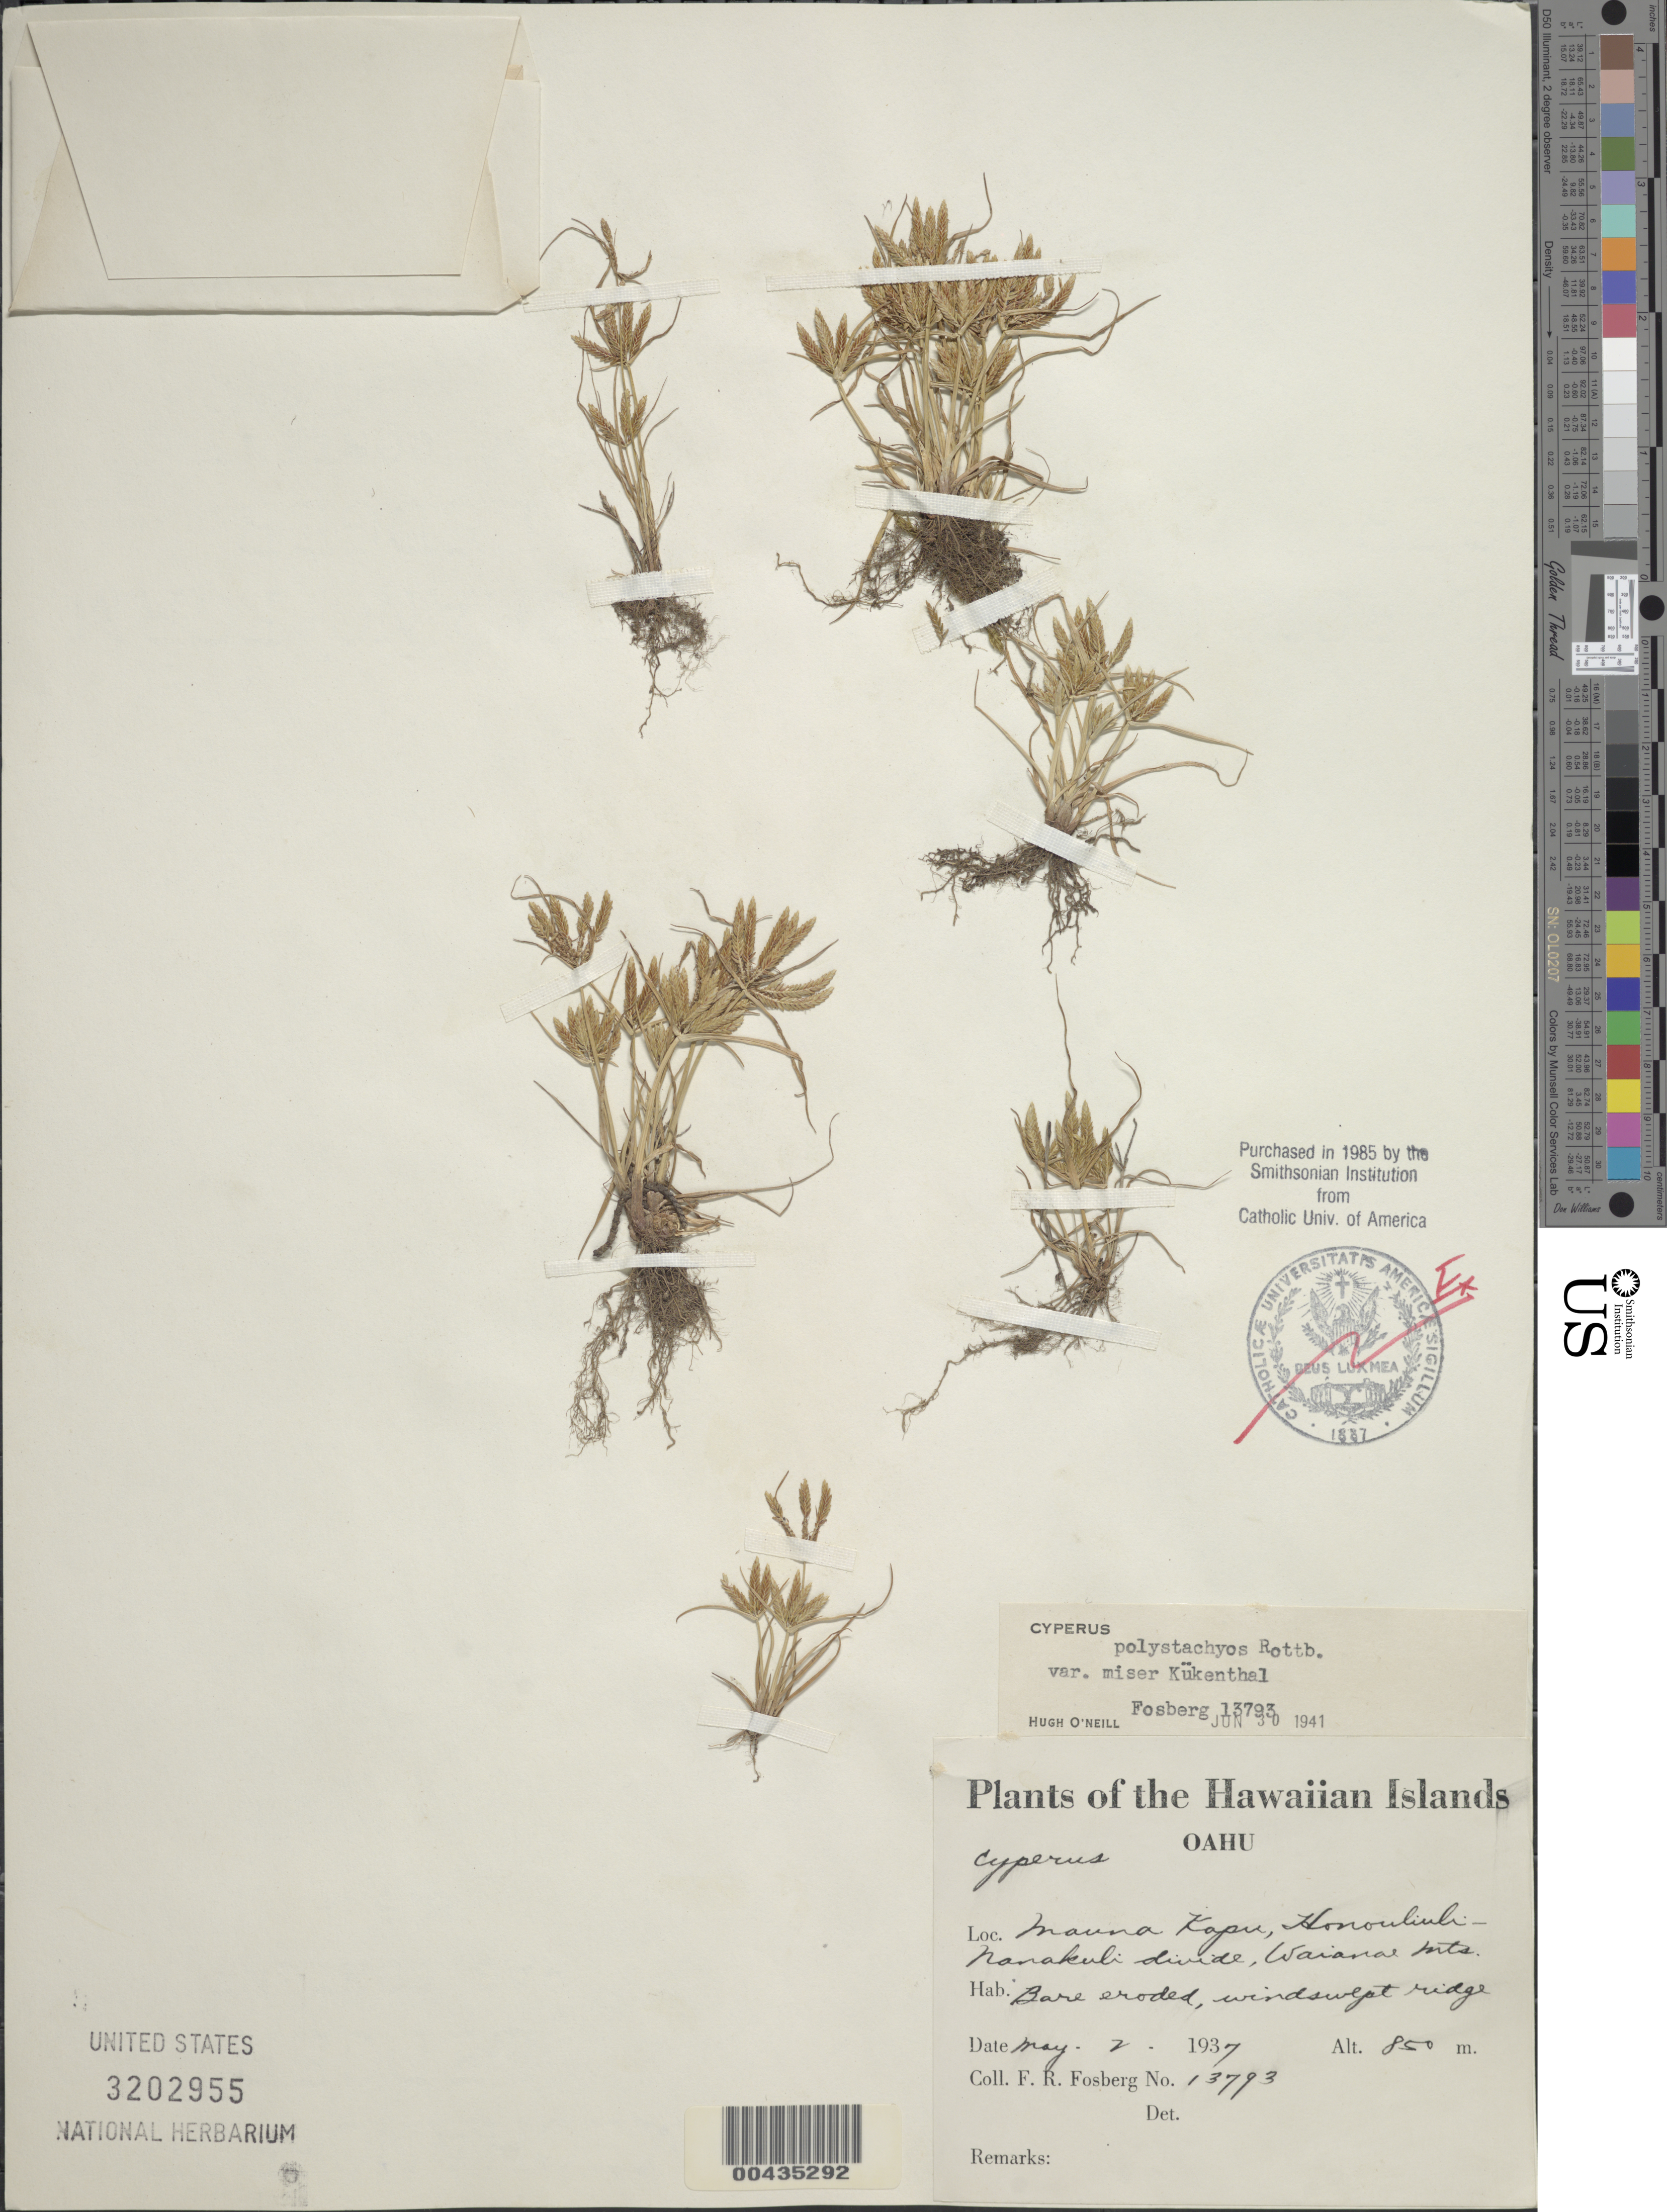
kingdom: Plantae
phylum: Tracheophyta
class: Liliopsida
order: Poales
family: Cyperaceae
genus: Cyperus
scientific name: Cyperus polystachyos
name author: Rottb.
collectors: F. R. Fosberg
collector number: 13793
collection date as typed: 2 May 1937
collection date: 1937-05-02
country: United States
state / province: Hawaii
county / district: Honolulu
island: Oahu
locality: Mauna Kopu, Honouliuli-Nanakuli divide, Waianae Mountains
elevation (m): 850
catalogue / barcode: US 3202955